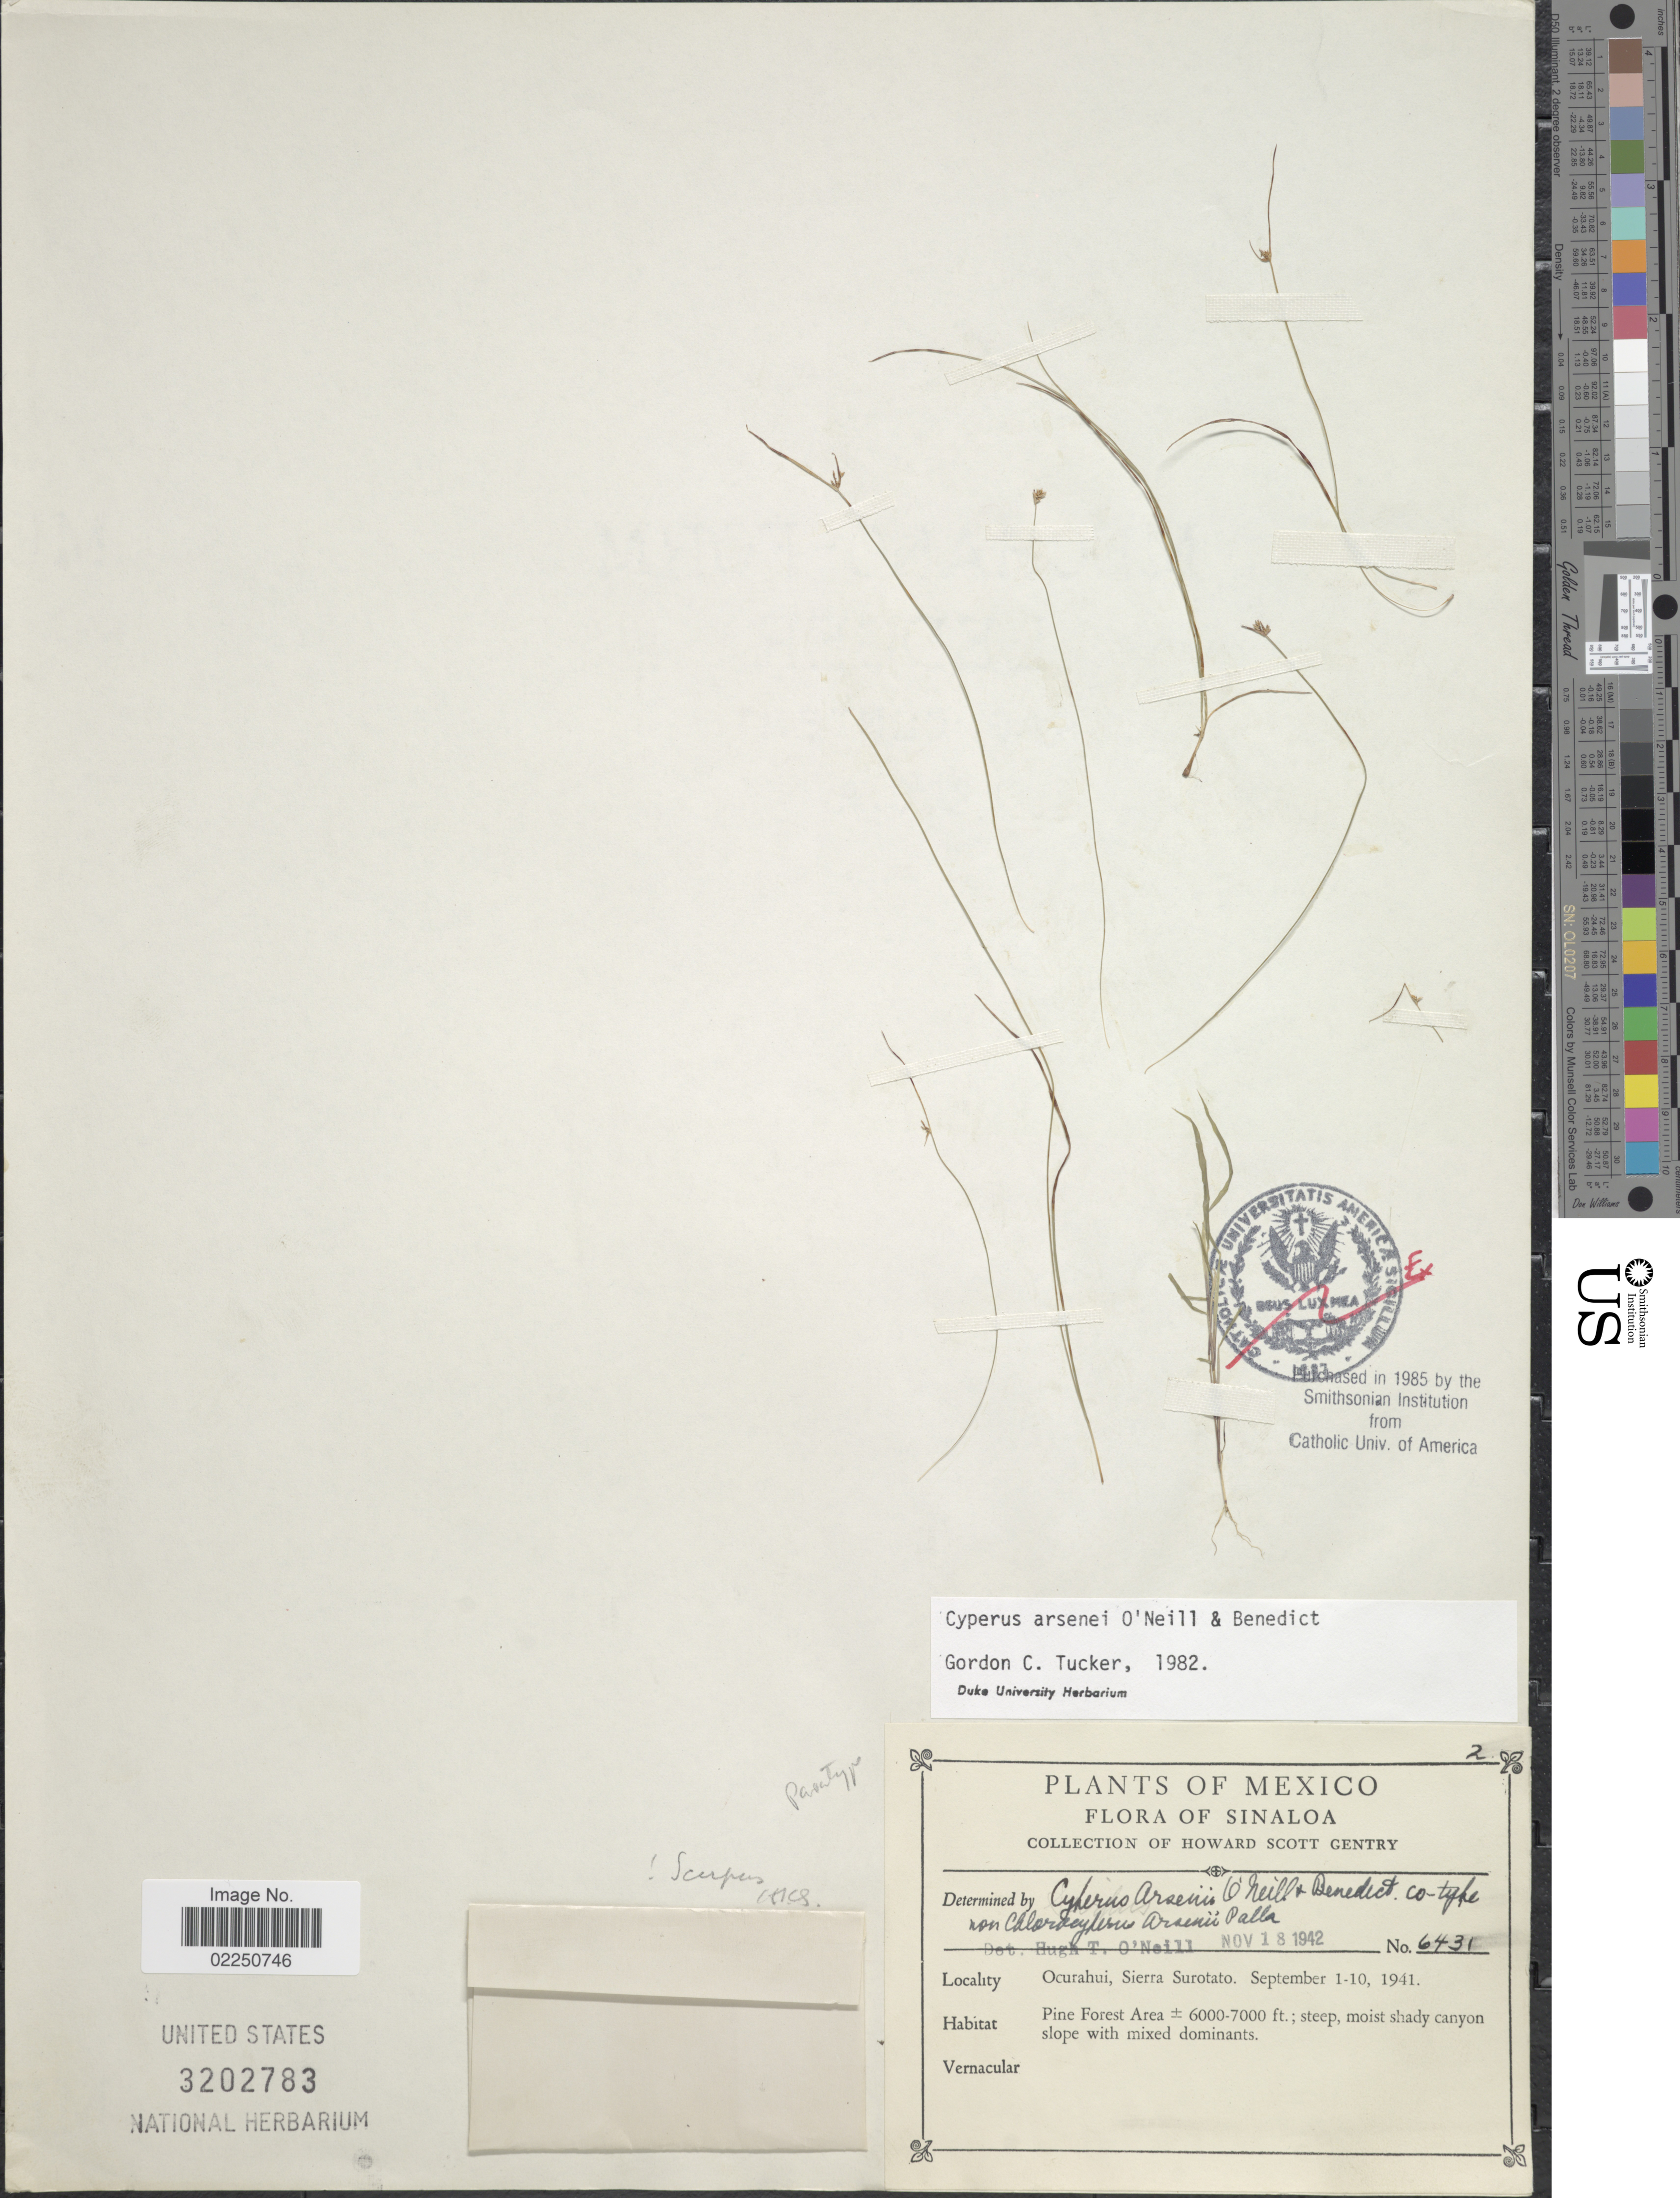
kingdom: Plantae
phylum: Tracheophyta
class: Liliopsida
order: Poales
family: Cyperaceae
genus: Cyperus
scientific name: Cyperus arsenei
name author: O'Neill & Ben. Ayers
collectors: H. S. Gentry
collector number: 6431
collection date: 1941-09-01/1941-09-10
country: Mexico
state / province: Sinaloa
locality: Ocurahui, Sierra Surotato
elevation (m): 1829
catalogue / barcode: US 3202783